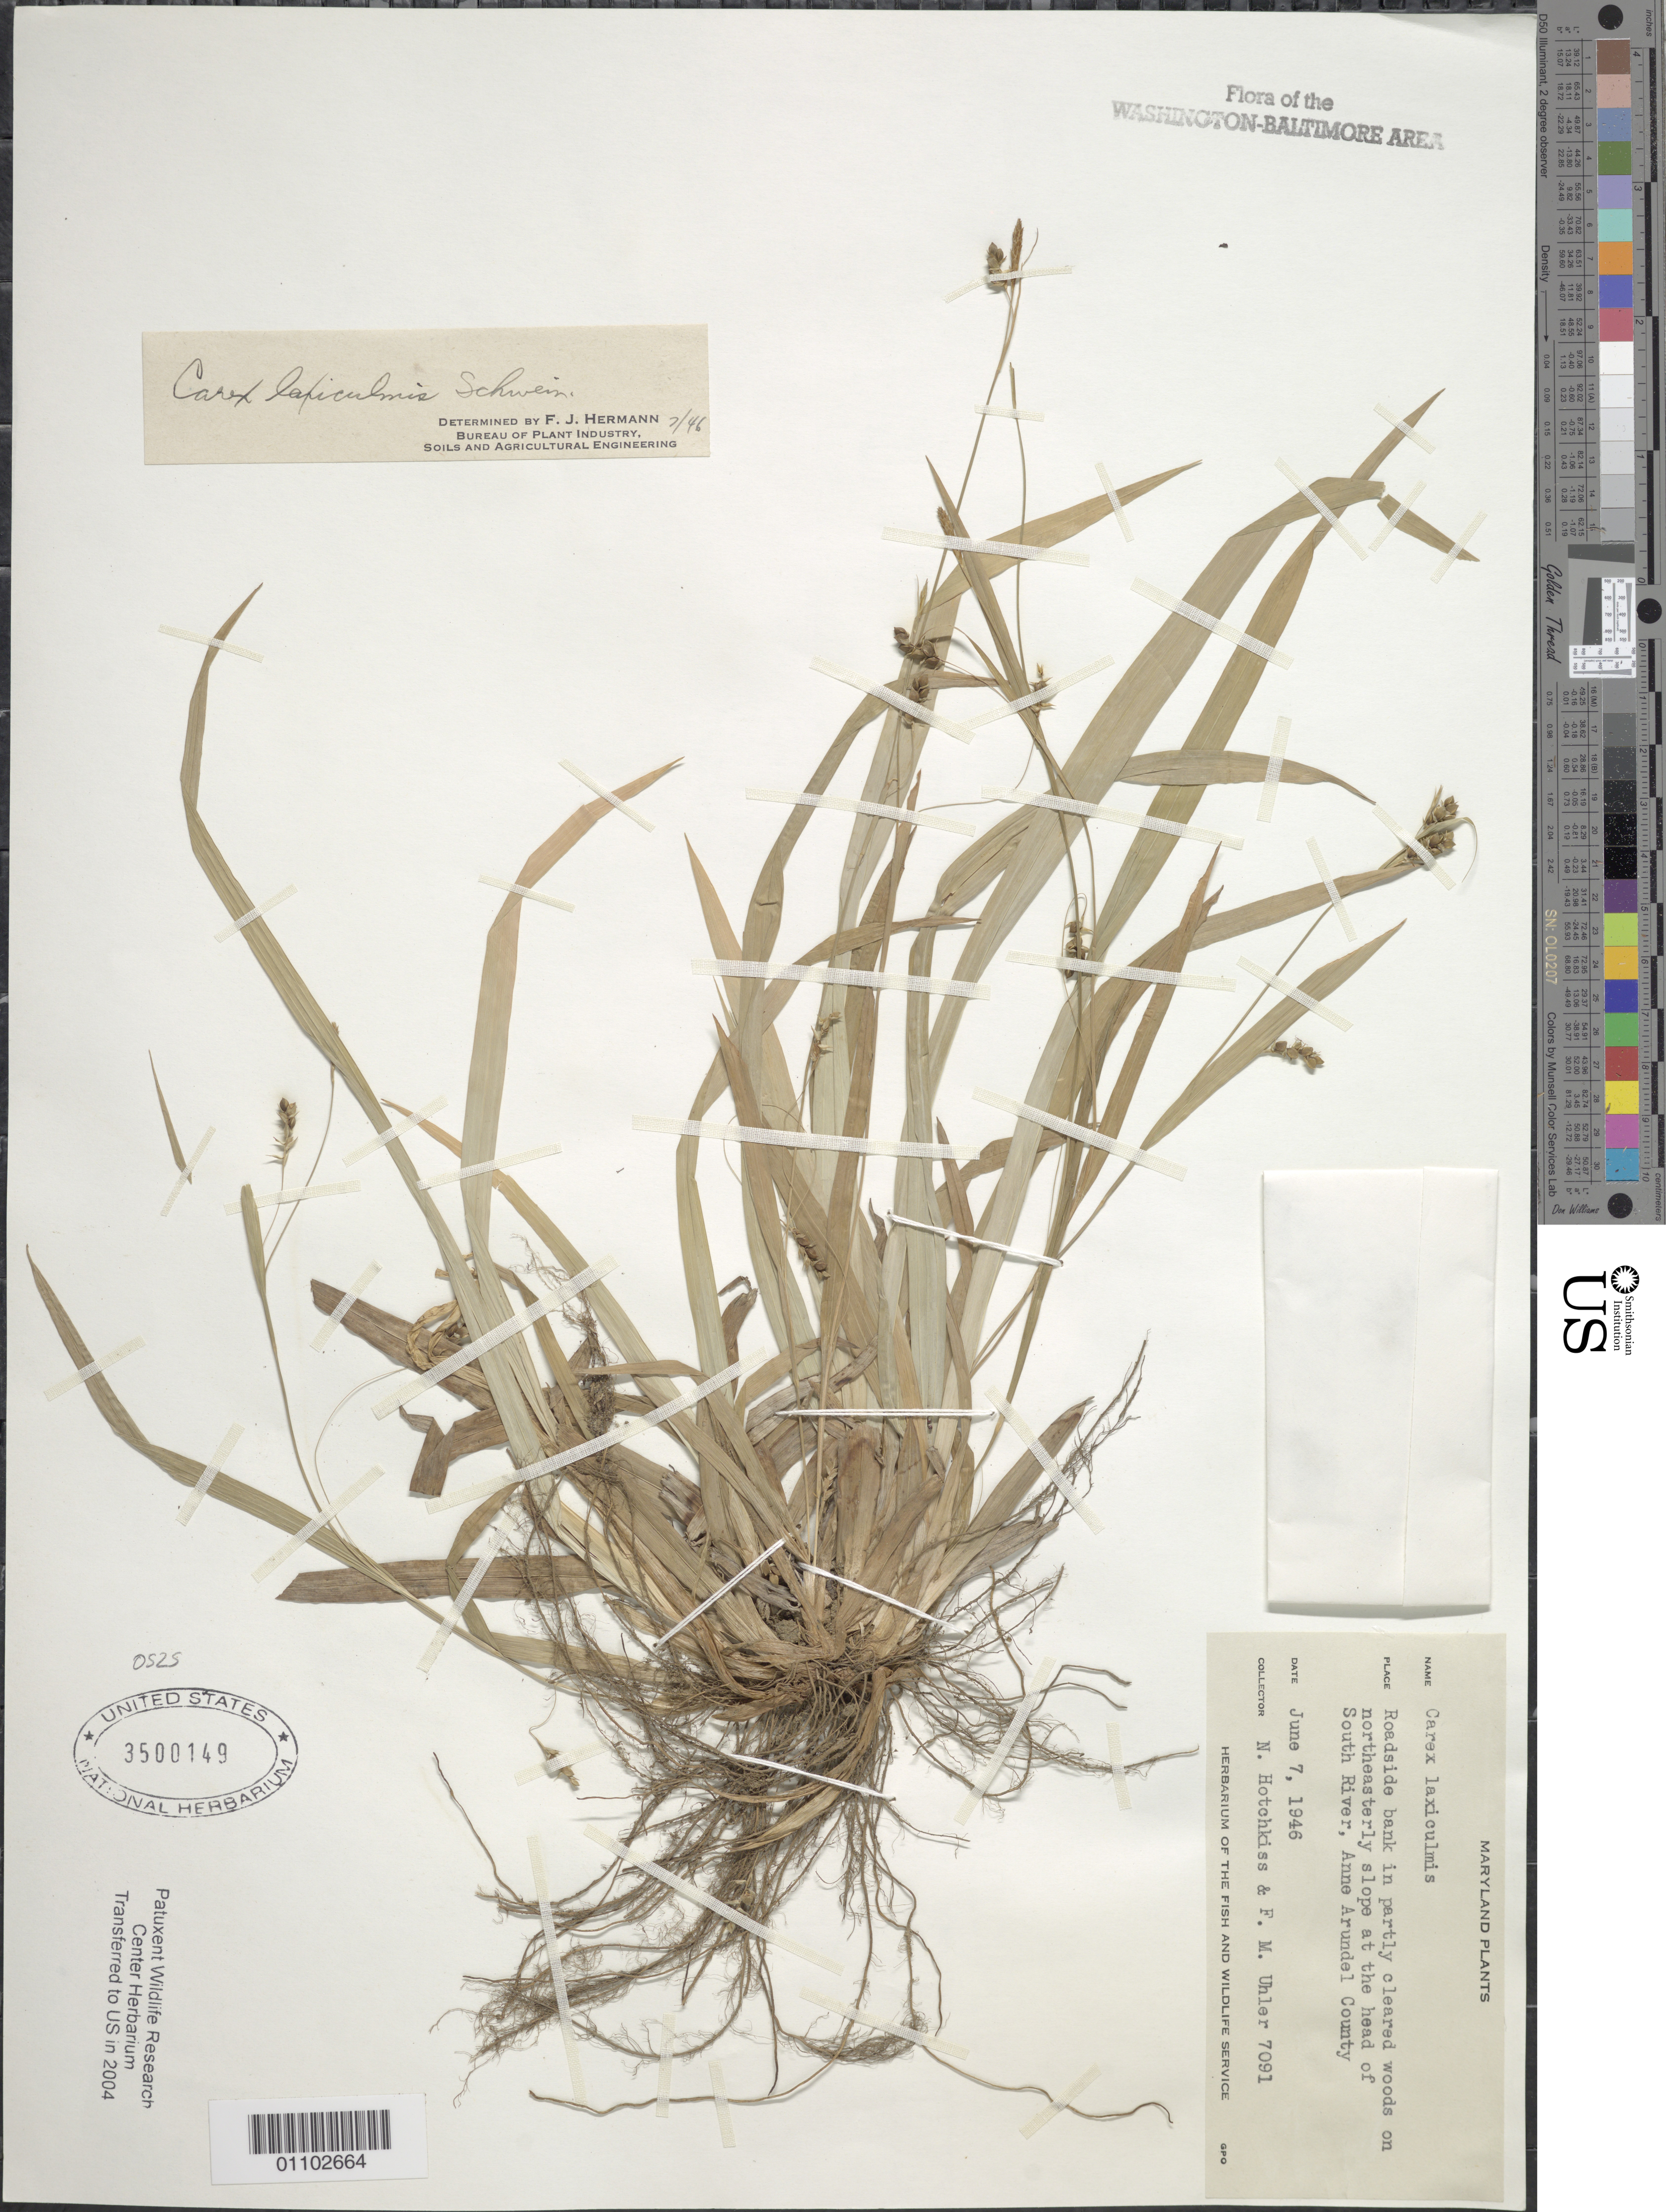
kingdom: Plantae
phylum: Tracheophyta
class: Liliopsida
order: Poales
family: Cyperaceae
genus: Carex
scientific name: Carex laxiculmis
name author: Schwein.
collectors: N. Hotchkiss & F. Uhler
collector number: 7091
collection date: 1946-06-07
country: United States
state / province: Maryland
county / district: Anne Arundel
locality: Head of South River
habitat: Roadside bank in partly cleared woods on northeasterly slope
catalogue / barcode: US 3500149